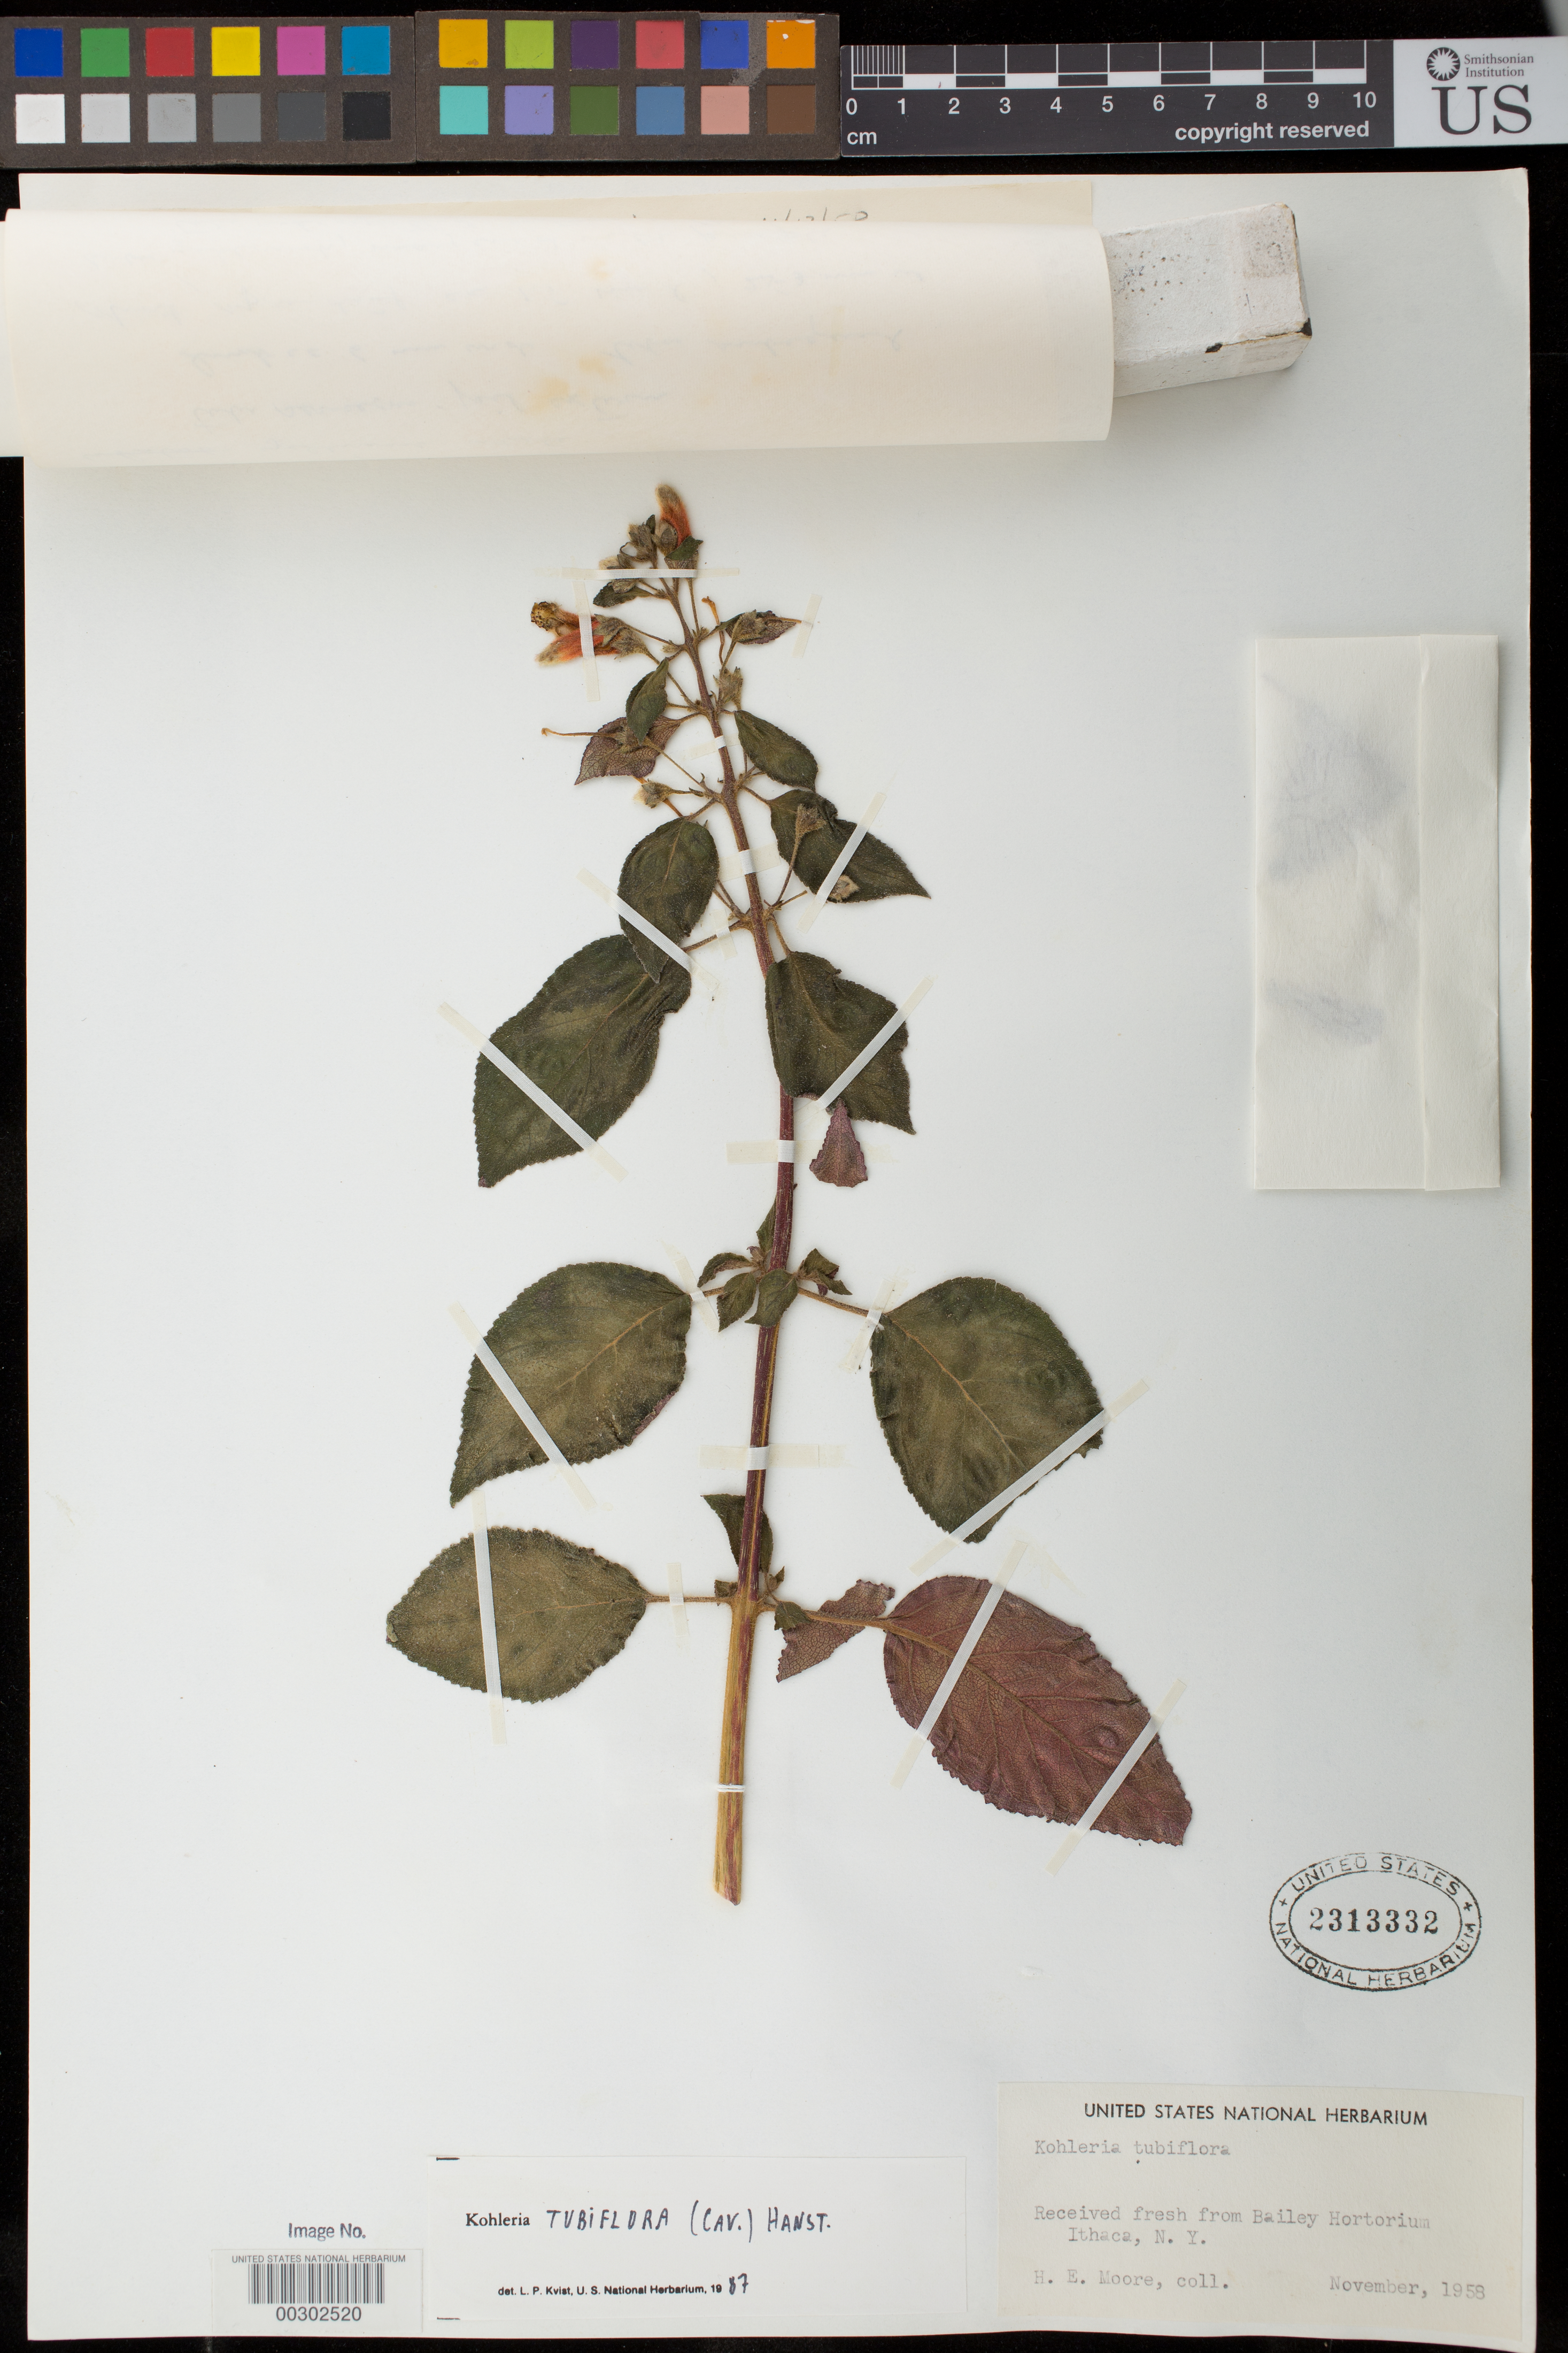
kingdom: Plantae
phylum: Tracheophyta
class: Magnoliopsida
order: Lamiales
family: Gesneriaceae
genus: Kohleria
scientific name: Kohleria tubiflora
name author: (Cav.) Hanst.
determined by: Kvist, L. P., (US), Smithsonian Institution - National Museum of Natural History (UNITED STATES)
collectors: H. E. Moore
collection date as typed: Nov 1958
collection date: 1958-11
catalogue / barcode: US 2313332